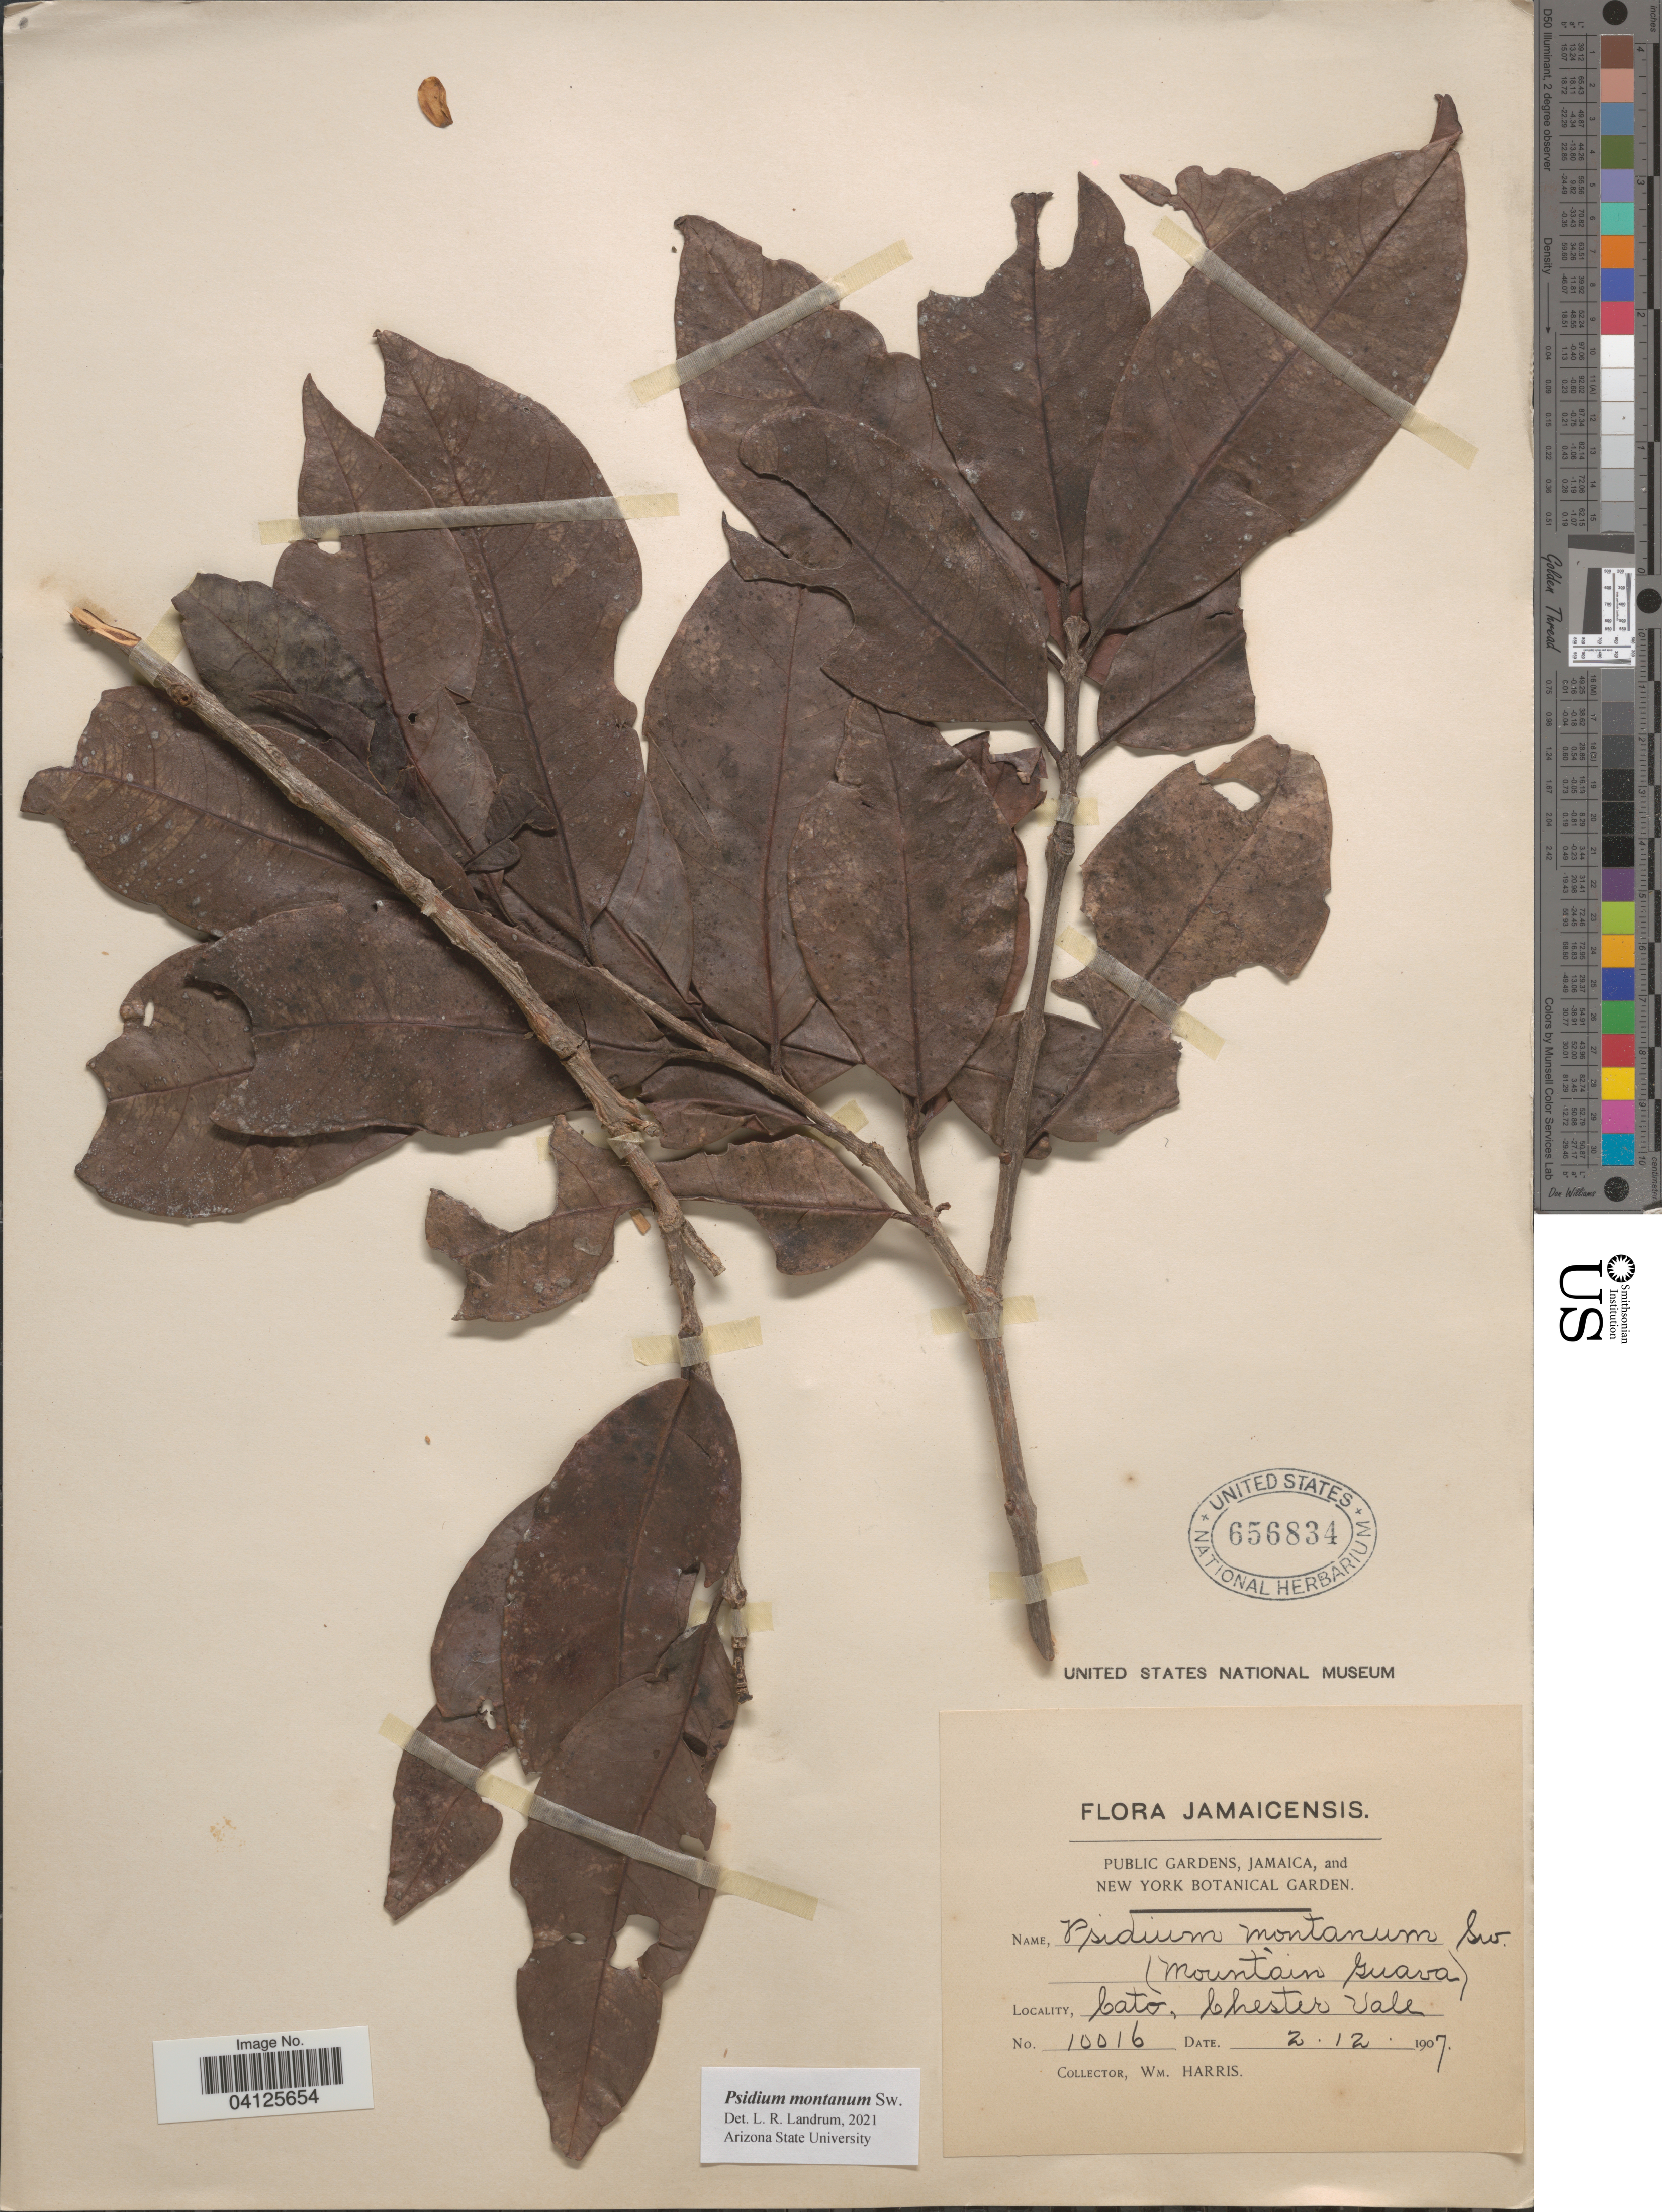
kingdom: Plantae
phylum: Tracheophyta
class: Magnoliopsida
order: Myrtales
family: Myrtaceae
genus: Psidium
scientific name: Psidium montanum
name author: Sw.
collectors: W. Harris & W. H. Harris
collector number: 10016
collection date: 1907-12-02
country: Jamaica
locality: Jamaicensis. Cato, Chester Vale.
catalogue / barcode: US 656834